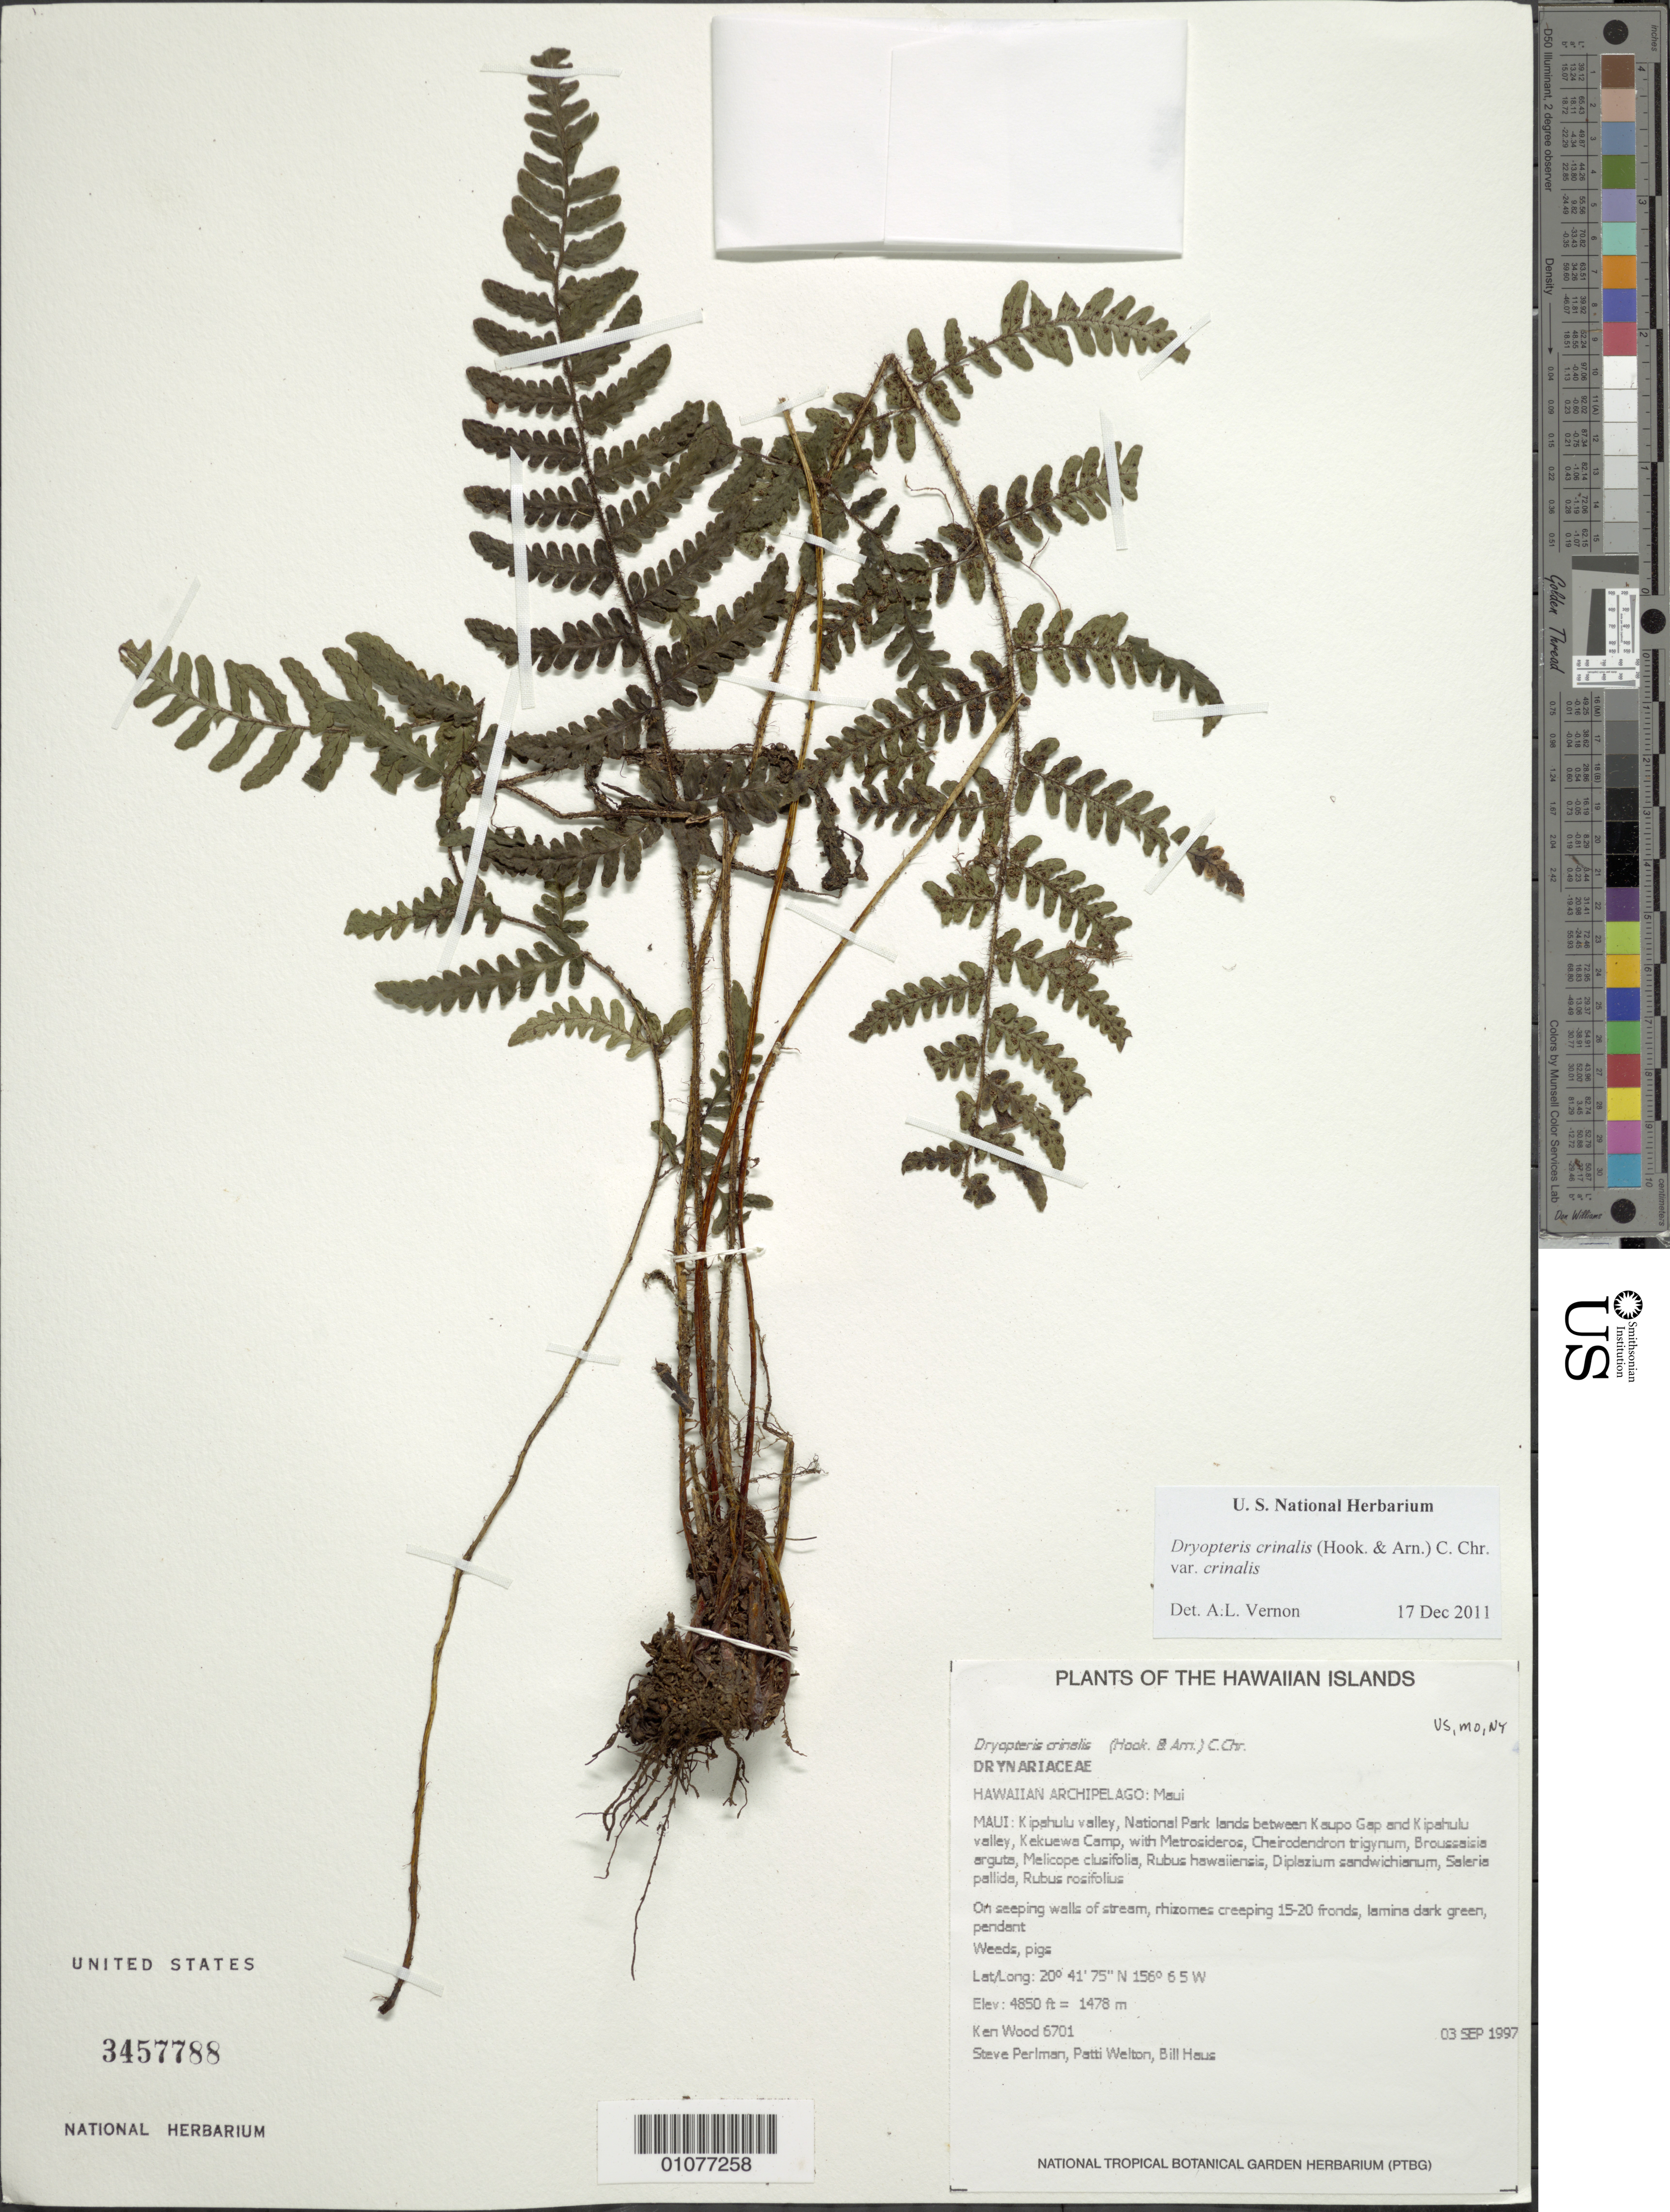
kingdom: Plantae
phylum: Tracheophyta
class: Polypodiopsida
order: Polypodiales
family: Dryopteridaceae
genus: Dryopteris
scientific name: Dryopteris crinalis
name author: C. Chr.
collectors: K. R. Wood, S. P. Perlman, P. Welton & W. Haus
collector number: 6701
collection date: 1997-09-03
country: United States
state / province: Hawaii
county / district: Maui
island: Maui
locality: Kipahulu Valley, National Park lands between Kaupo Gap and Kipahulu valley, Kekuewa Camp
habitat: on seeping walls of stream; weeds, pigs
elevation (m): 1478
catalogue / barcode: US 3457788